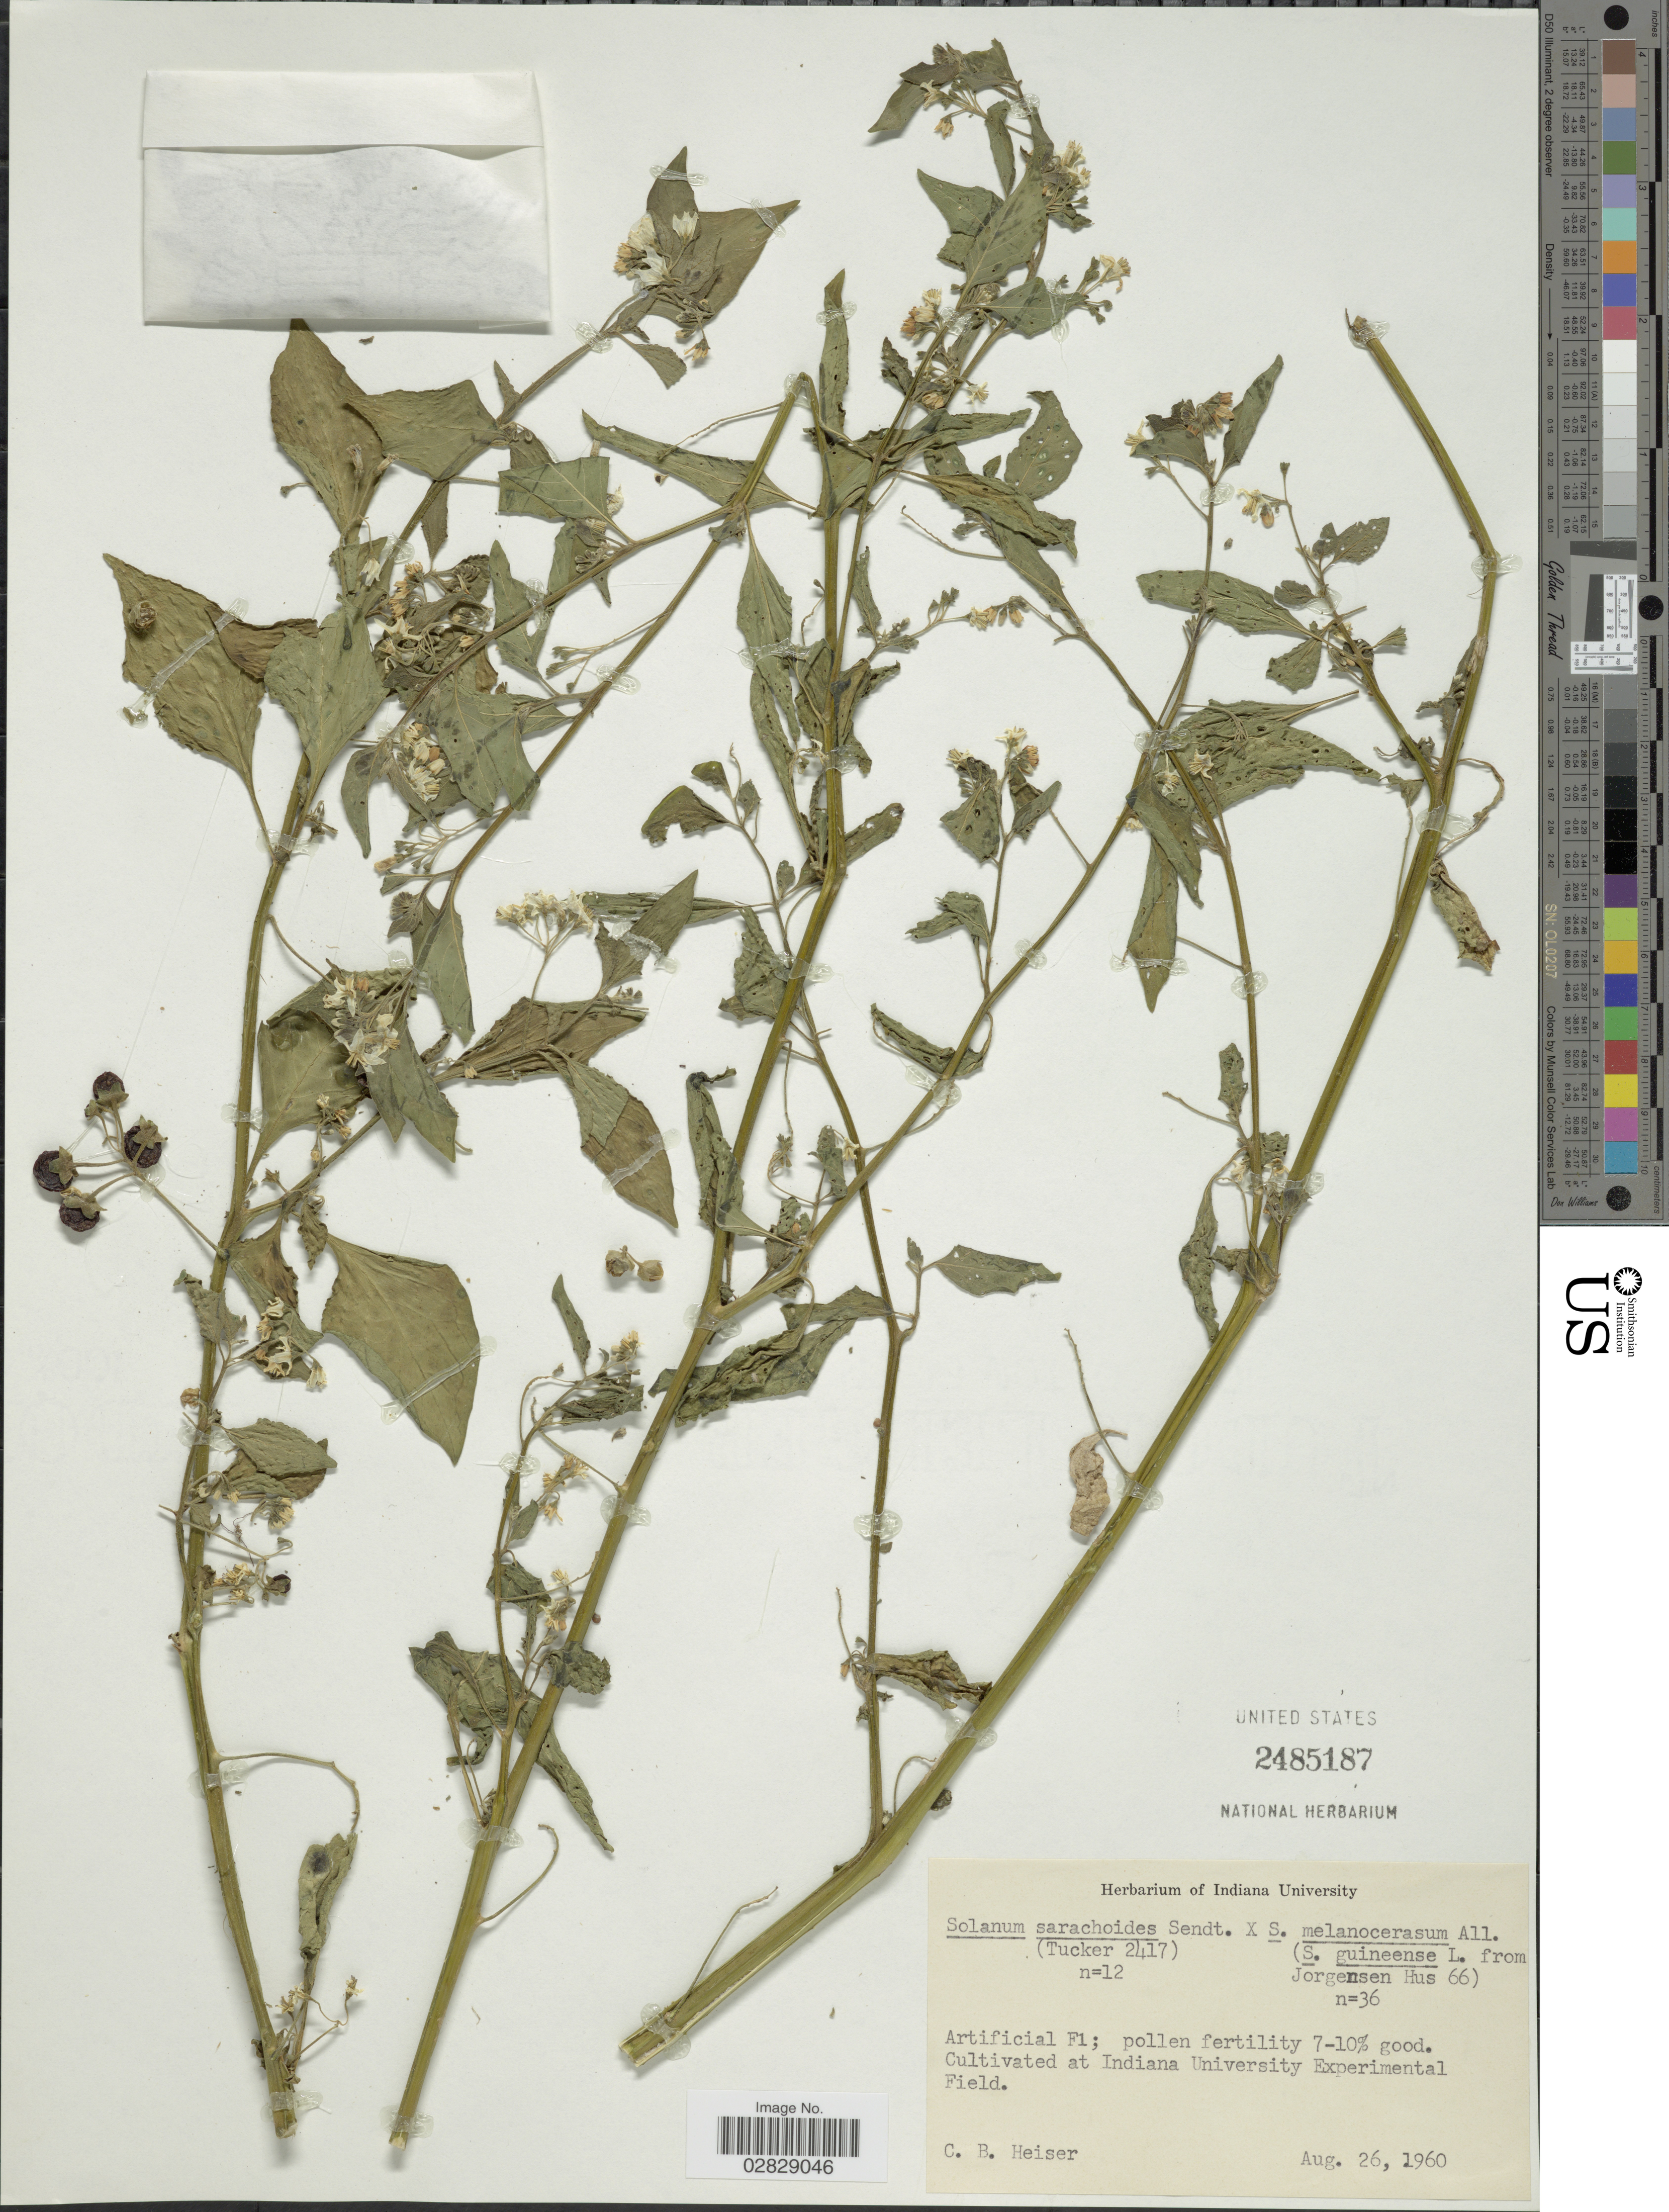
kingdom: Plantae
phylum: Tracheophyta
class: Magnoliopsida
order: Solanales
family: Solanaceae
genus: Solanum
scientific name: Solanum sarachoides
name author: Sendt.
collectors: C. B. Heiser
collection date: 1960-08-26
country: United States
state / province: Indiana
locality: At Indiana University Experimental Field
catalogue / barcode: US 2485187